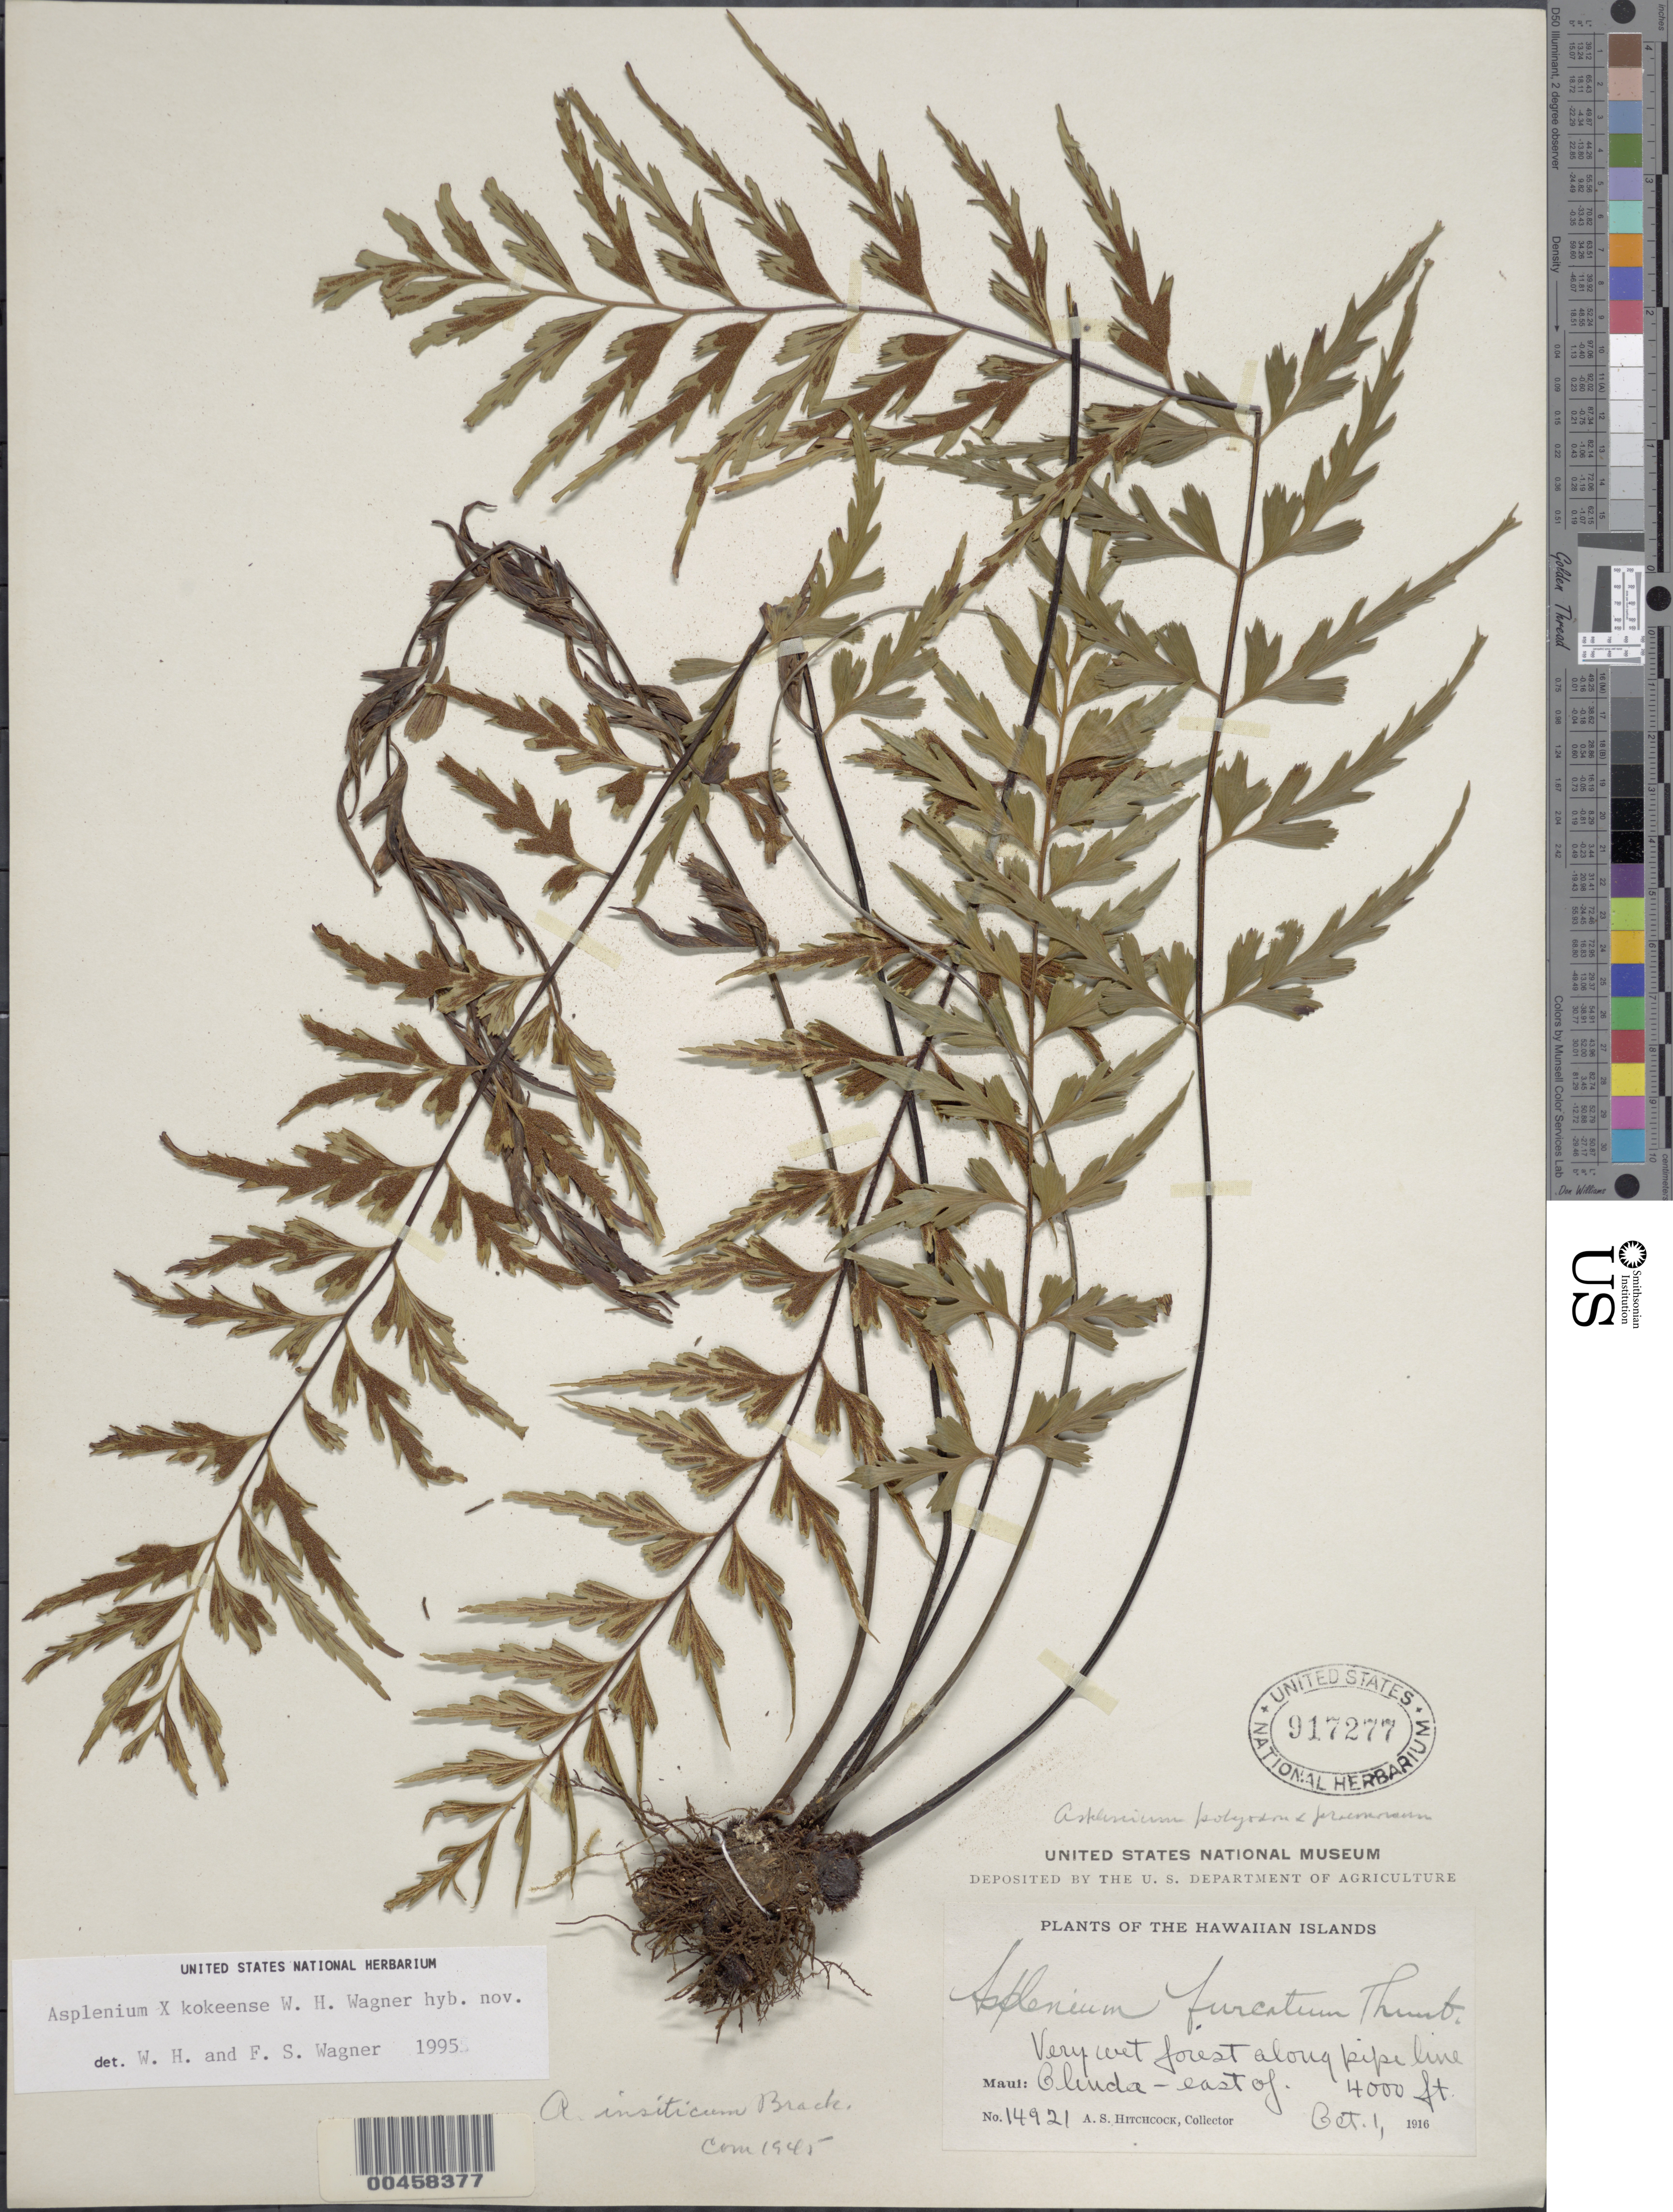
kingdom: Plantae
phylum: Tracheophyta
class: Polypodiopsida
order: Polypodiales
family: Aspleniaceae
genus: Asplenium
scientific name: Asplenium x kokeense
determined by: Wagner, W. L.; Wagner, F. S.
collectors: A. S. Hitchcock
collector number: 14921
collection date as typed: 1 Oct 1916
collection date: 1916-10-01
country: United States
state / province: Hawaii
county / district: Maui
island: Maui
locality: Olinda - east of. Along pipe line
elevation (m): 1219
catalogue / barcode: US 917277